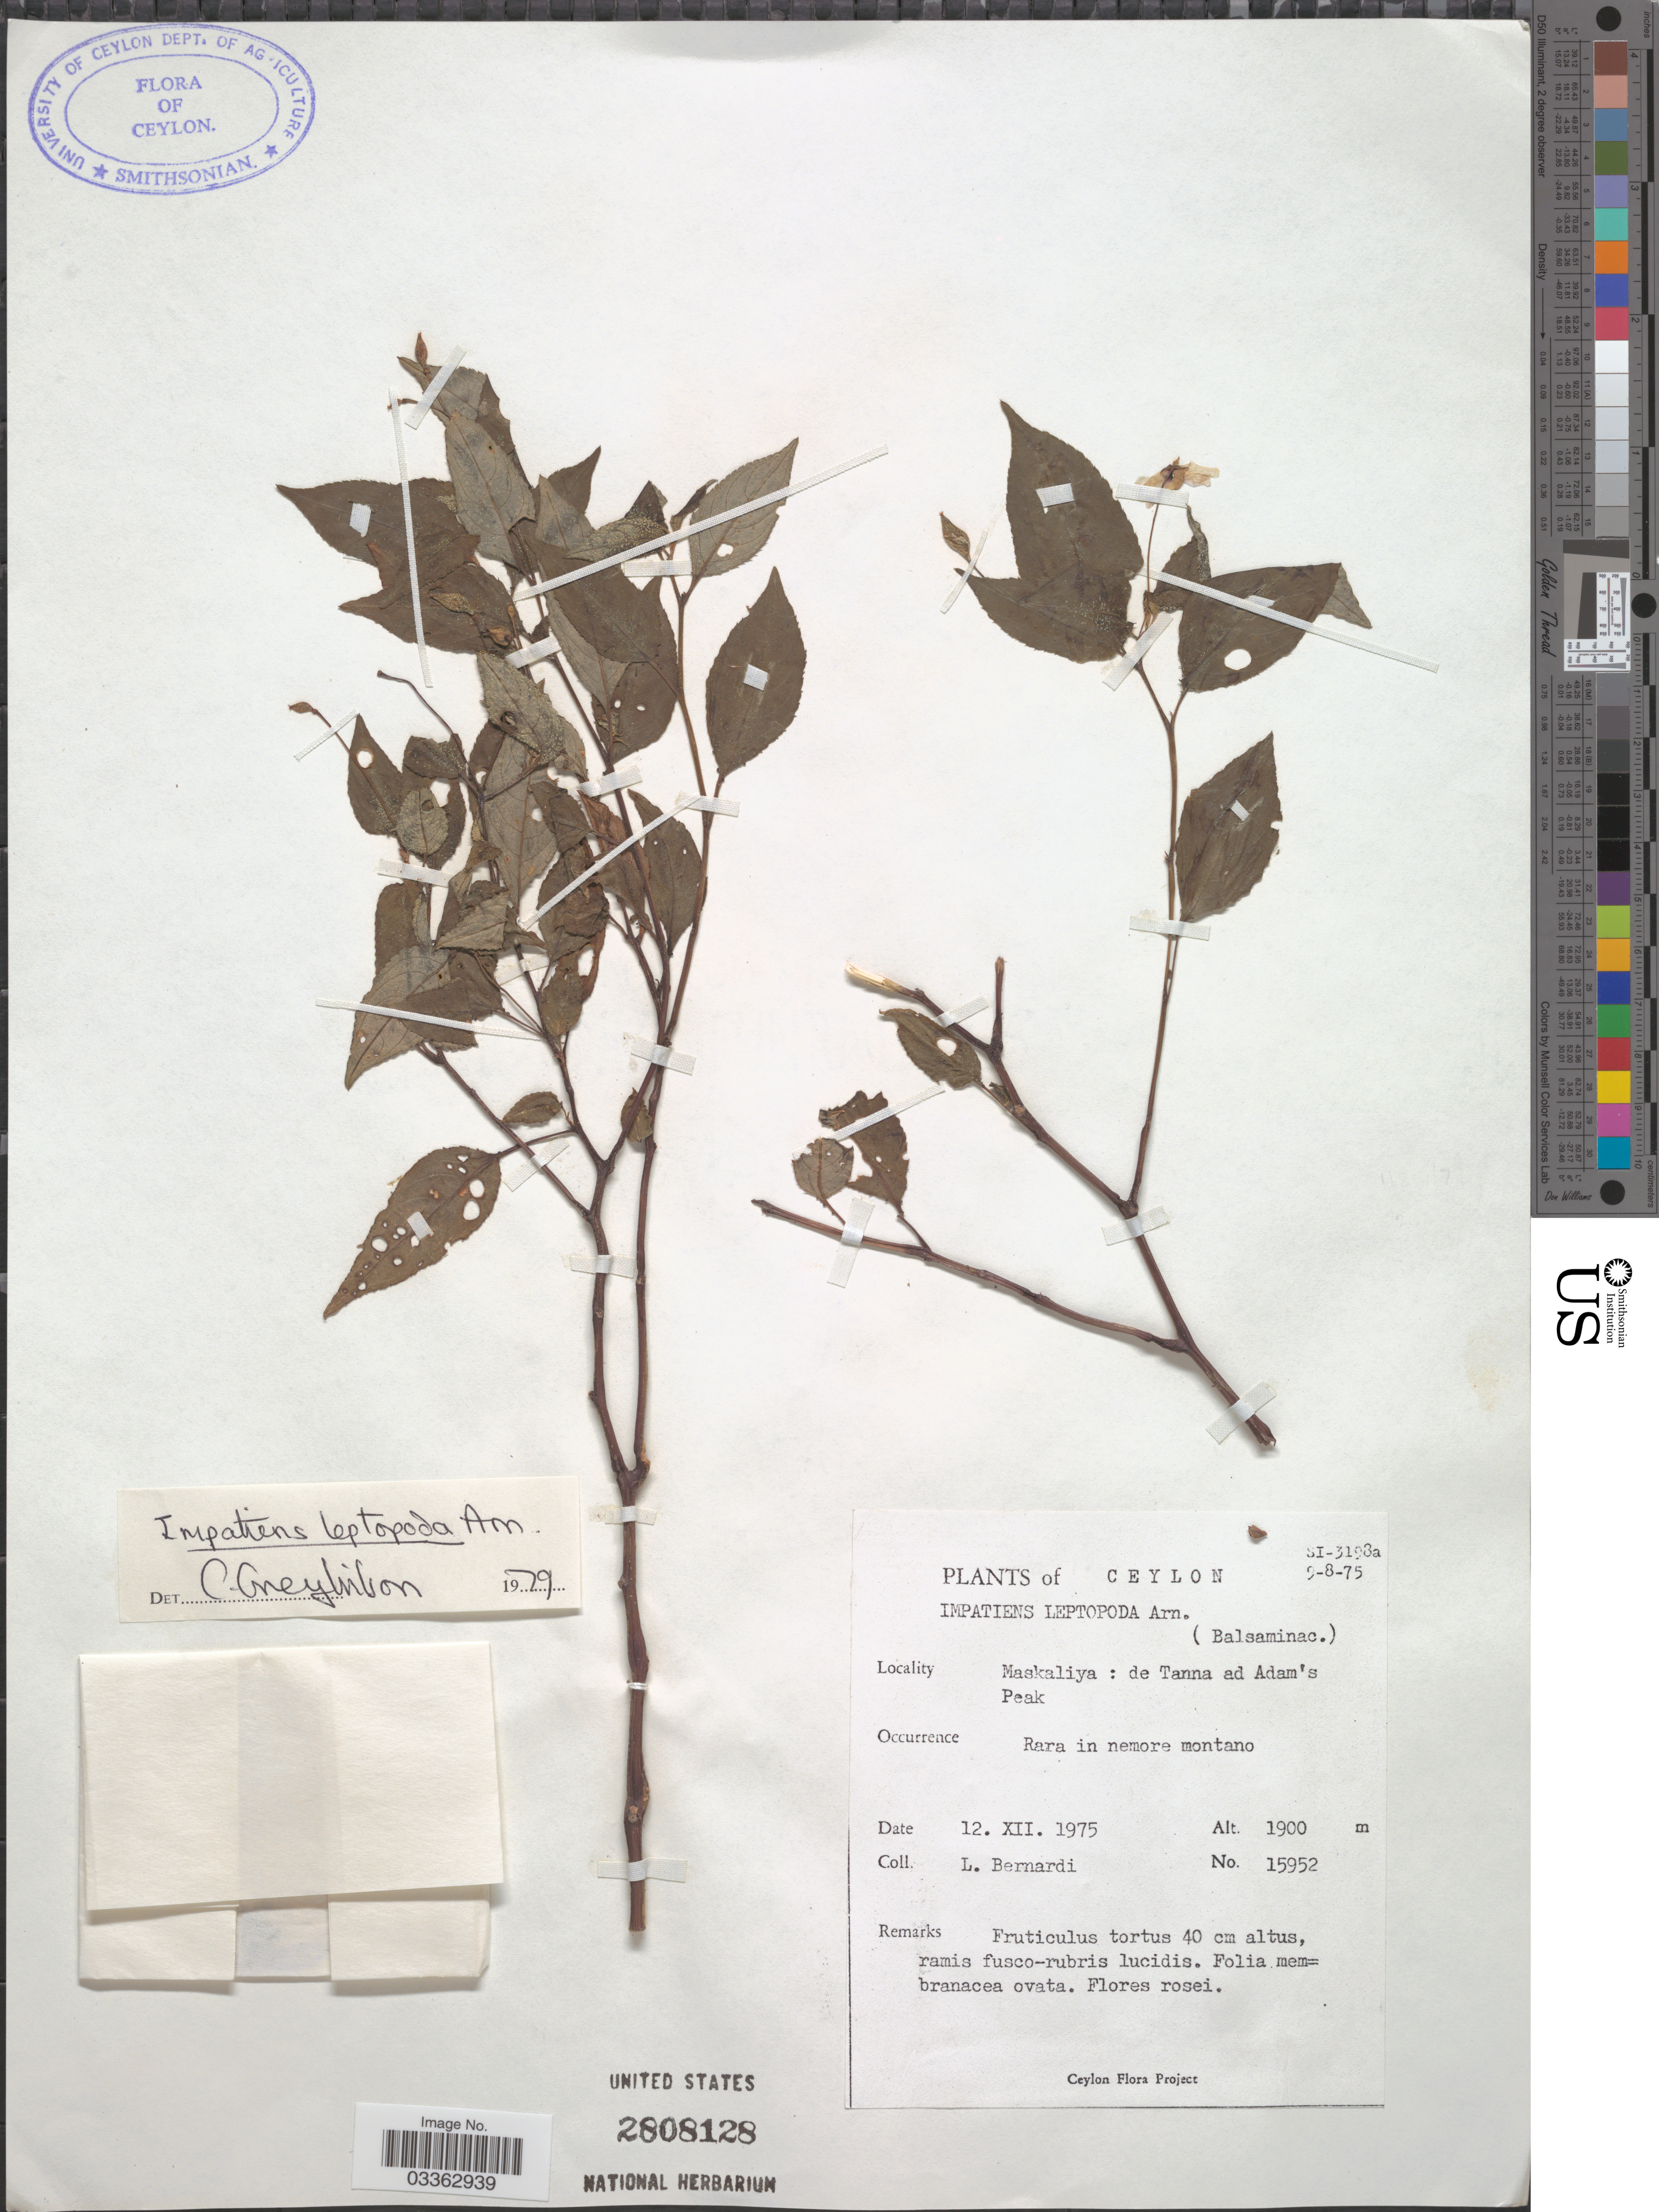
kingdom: Plantae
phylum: Tracheophyta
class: Magnoliopsida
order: Ericales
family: Balsaminaceae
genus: Impatiens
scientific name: Impatiens leptopoda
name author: Arn.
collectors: L. Bernardi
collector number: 15952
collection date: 1975-12-12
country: Sri Lanka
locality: Ceylon. Maskaliya: de Tanna ad Adam's Peak.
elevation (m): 1900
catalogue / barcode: US 2808128